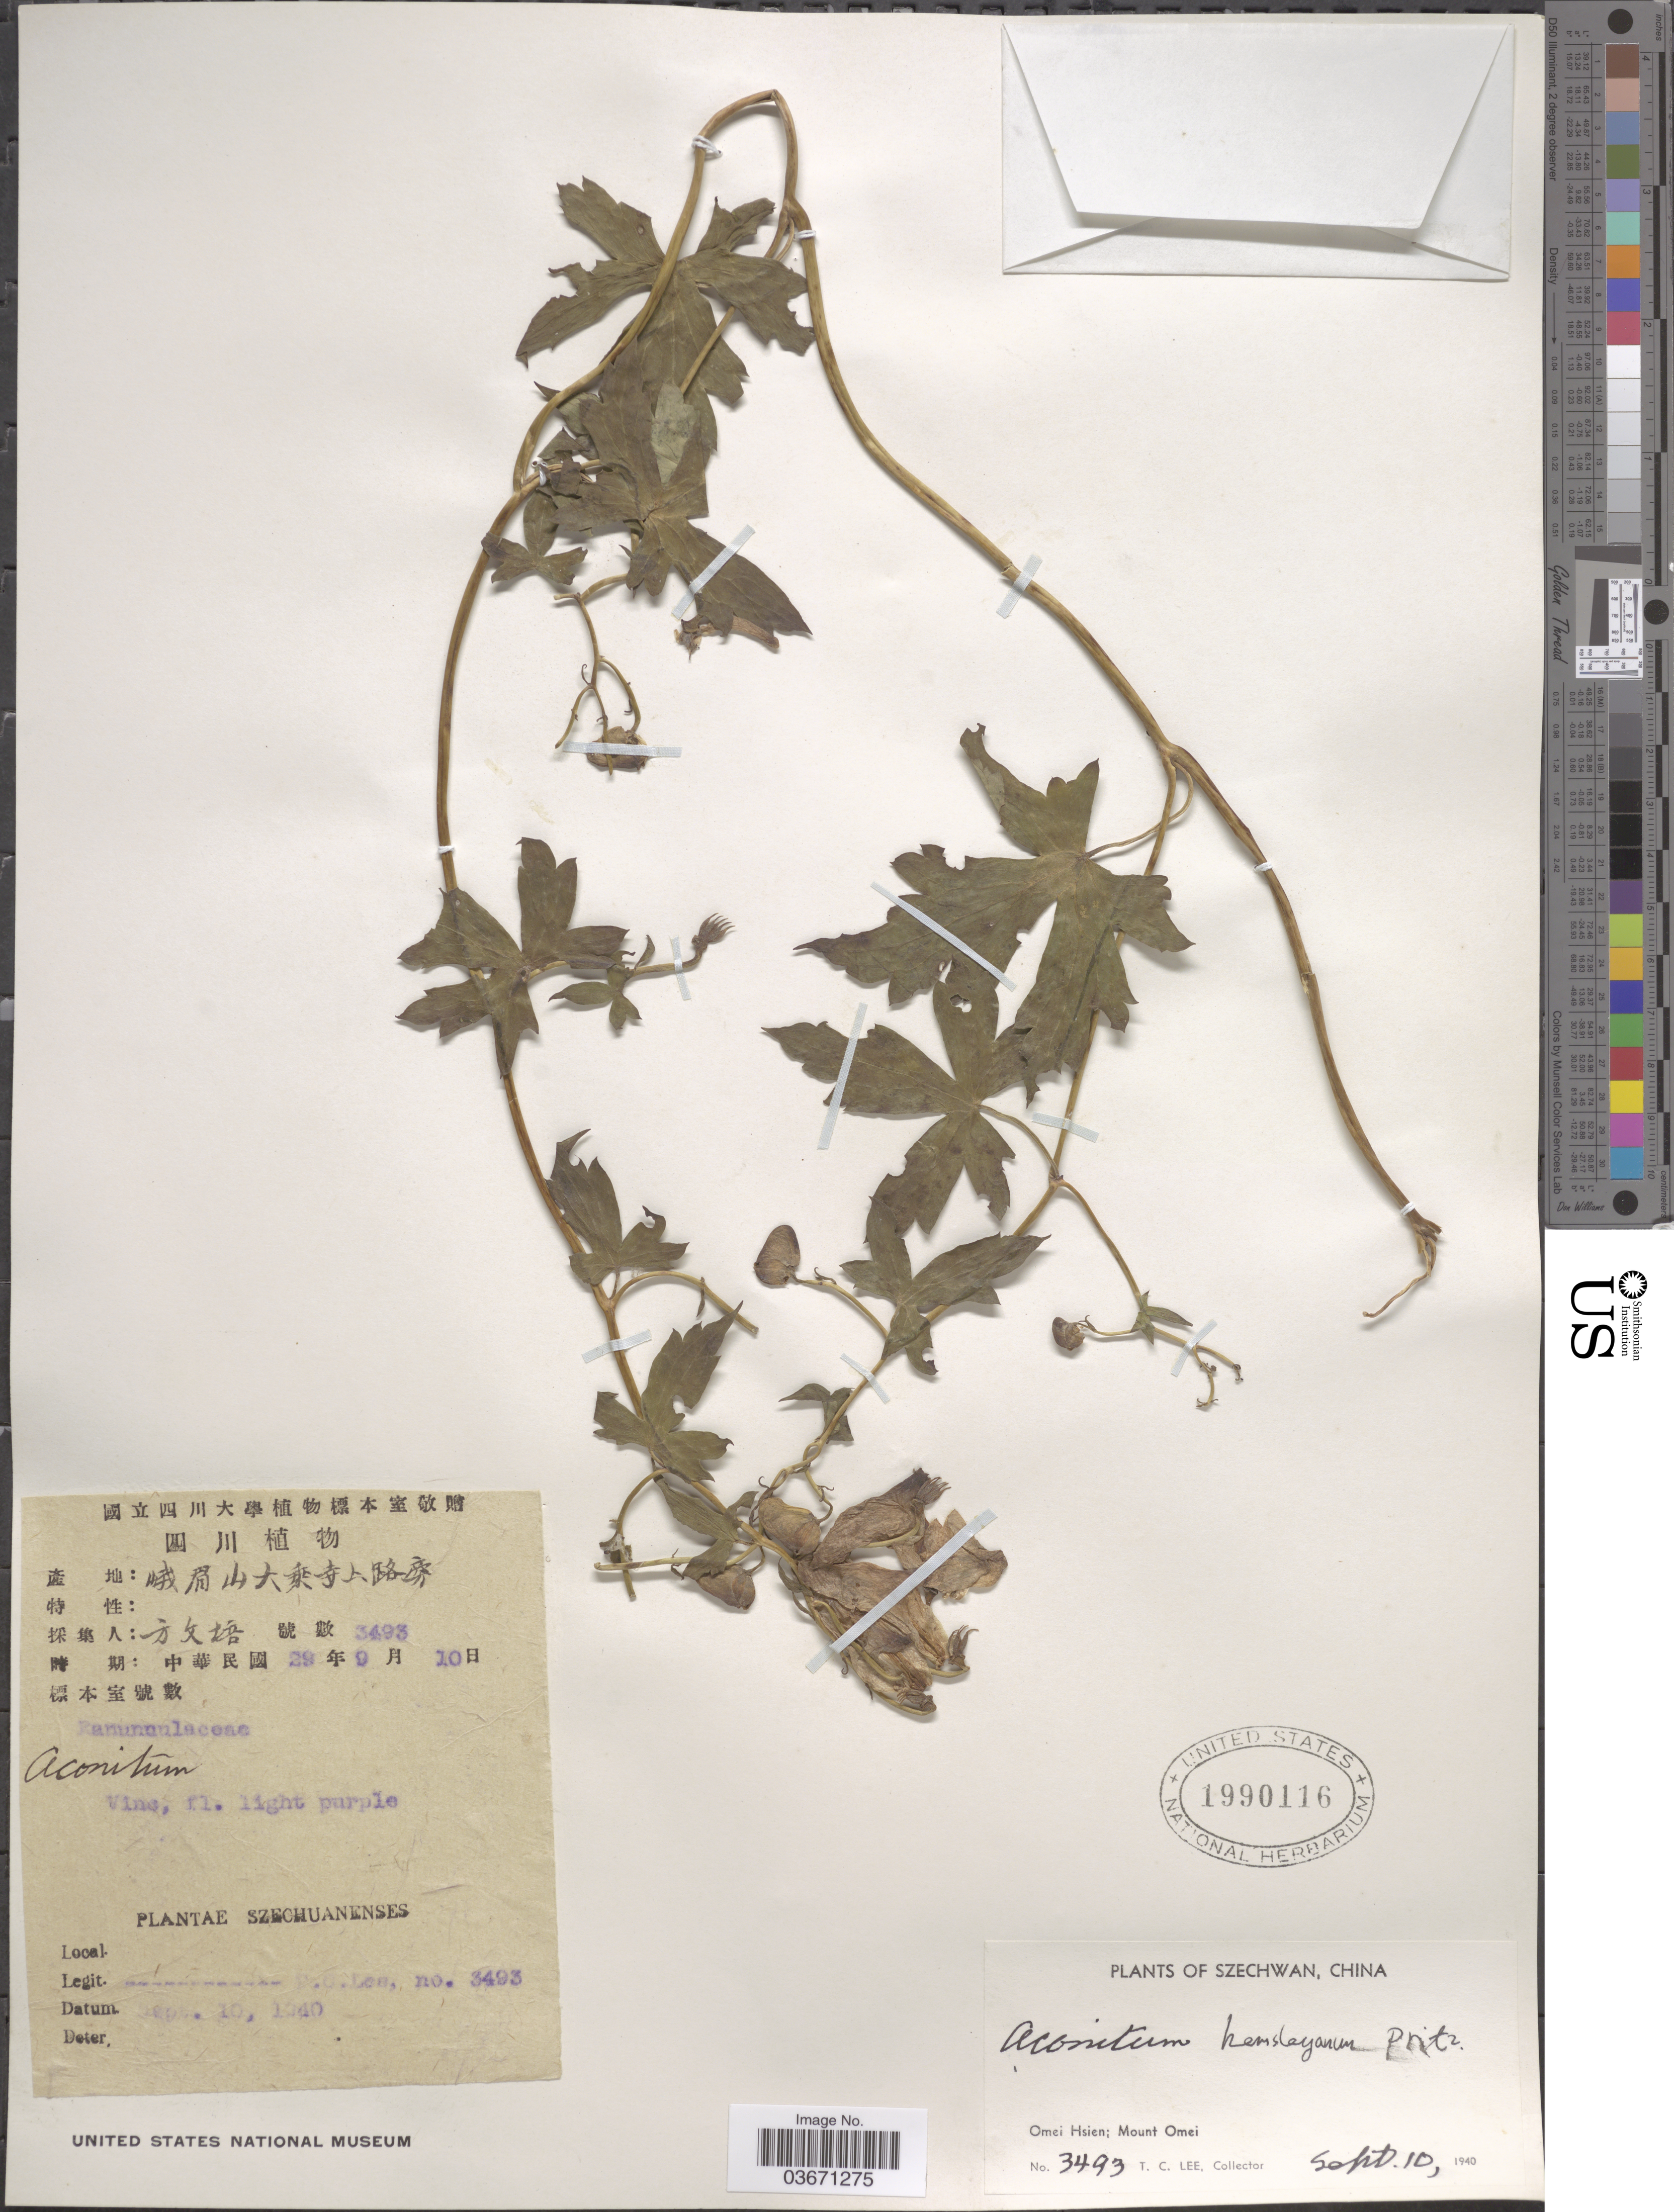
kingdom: Plantae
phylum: Tracheophyta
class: Magnoliopsida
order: Ranunculales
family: Ranunculaceae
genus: Aconitum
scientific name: Aconitum hemsleyanum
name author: E. Pritz.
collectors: T. Lee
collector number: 3493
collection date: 1940-09-10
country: China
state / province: Sichuan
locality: Szechwan. Omei Hsien; Mount Omei.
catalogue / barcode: US 1990116